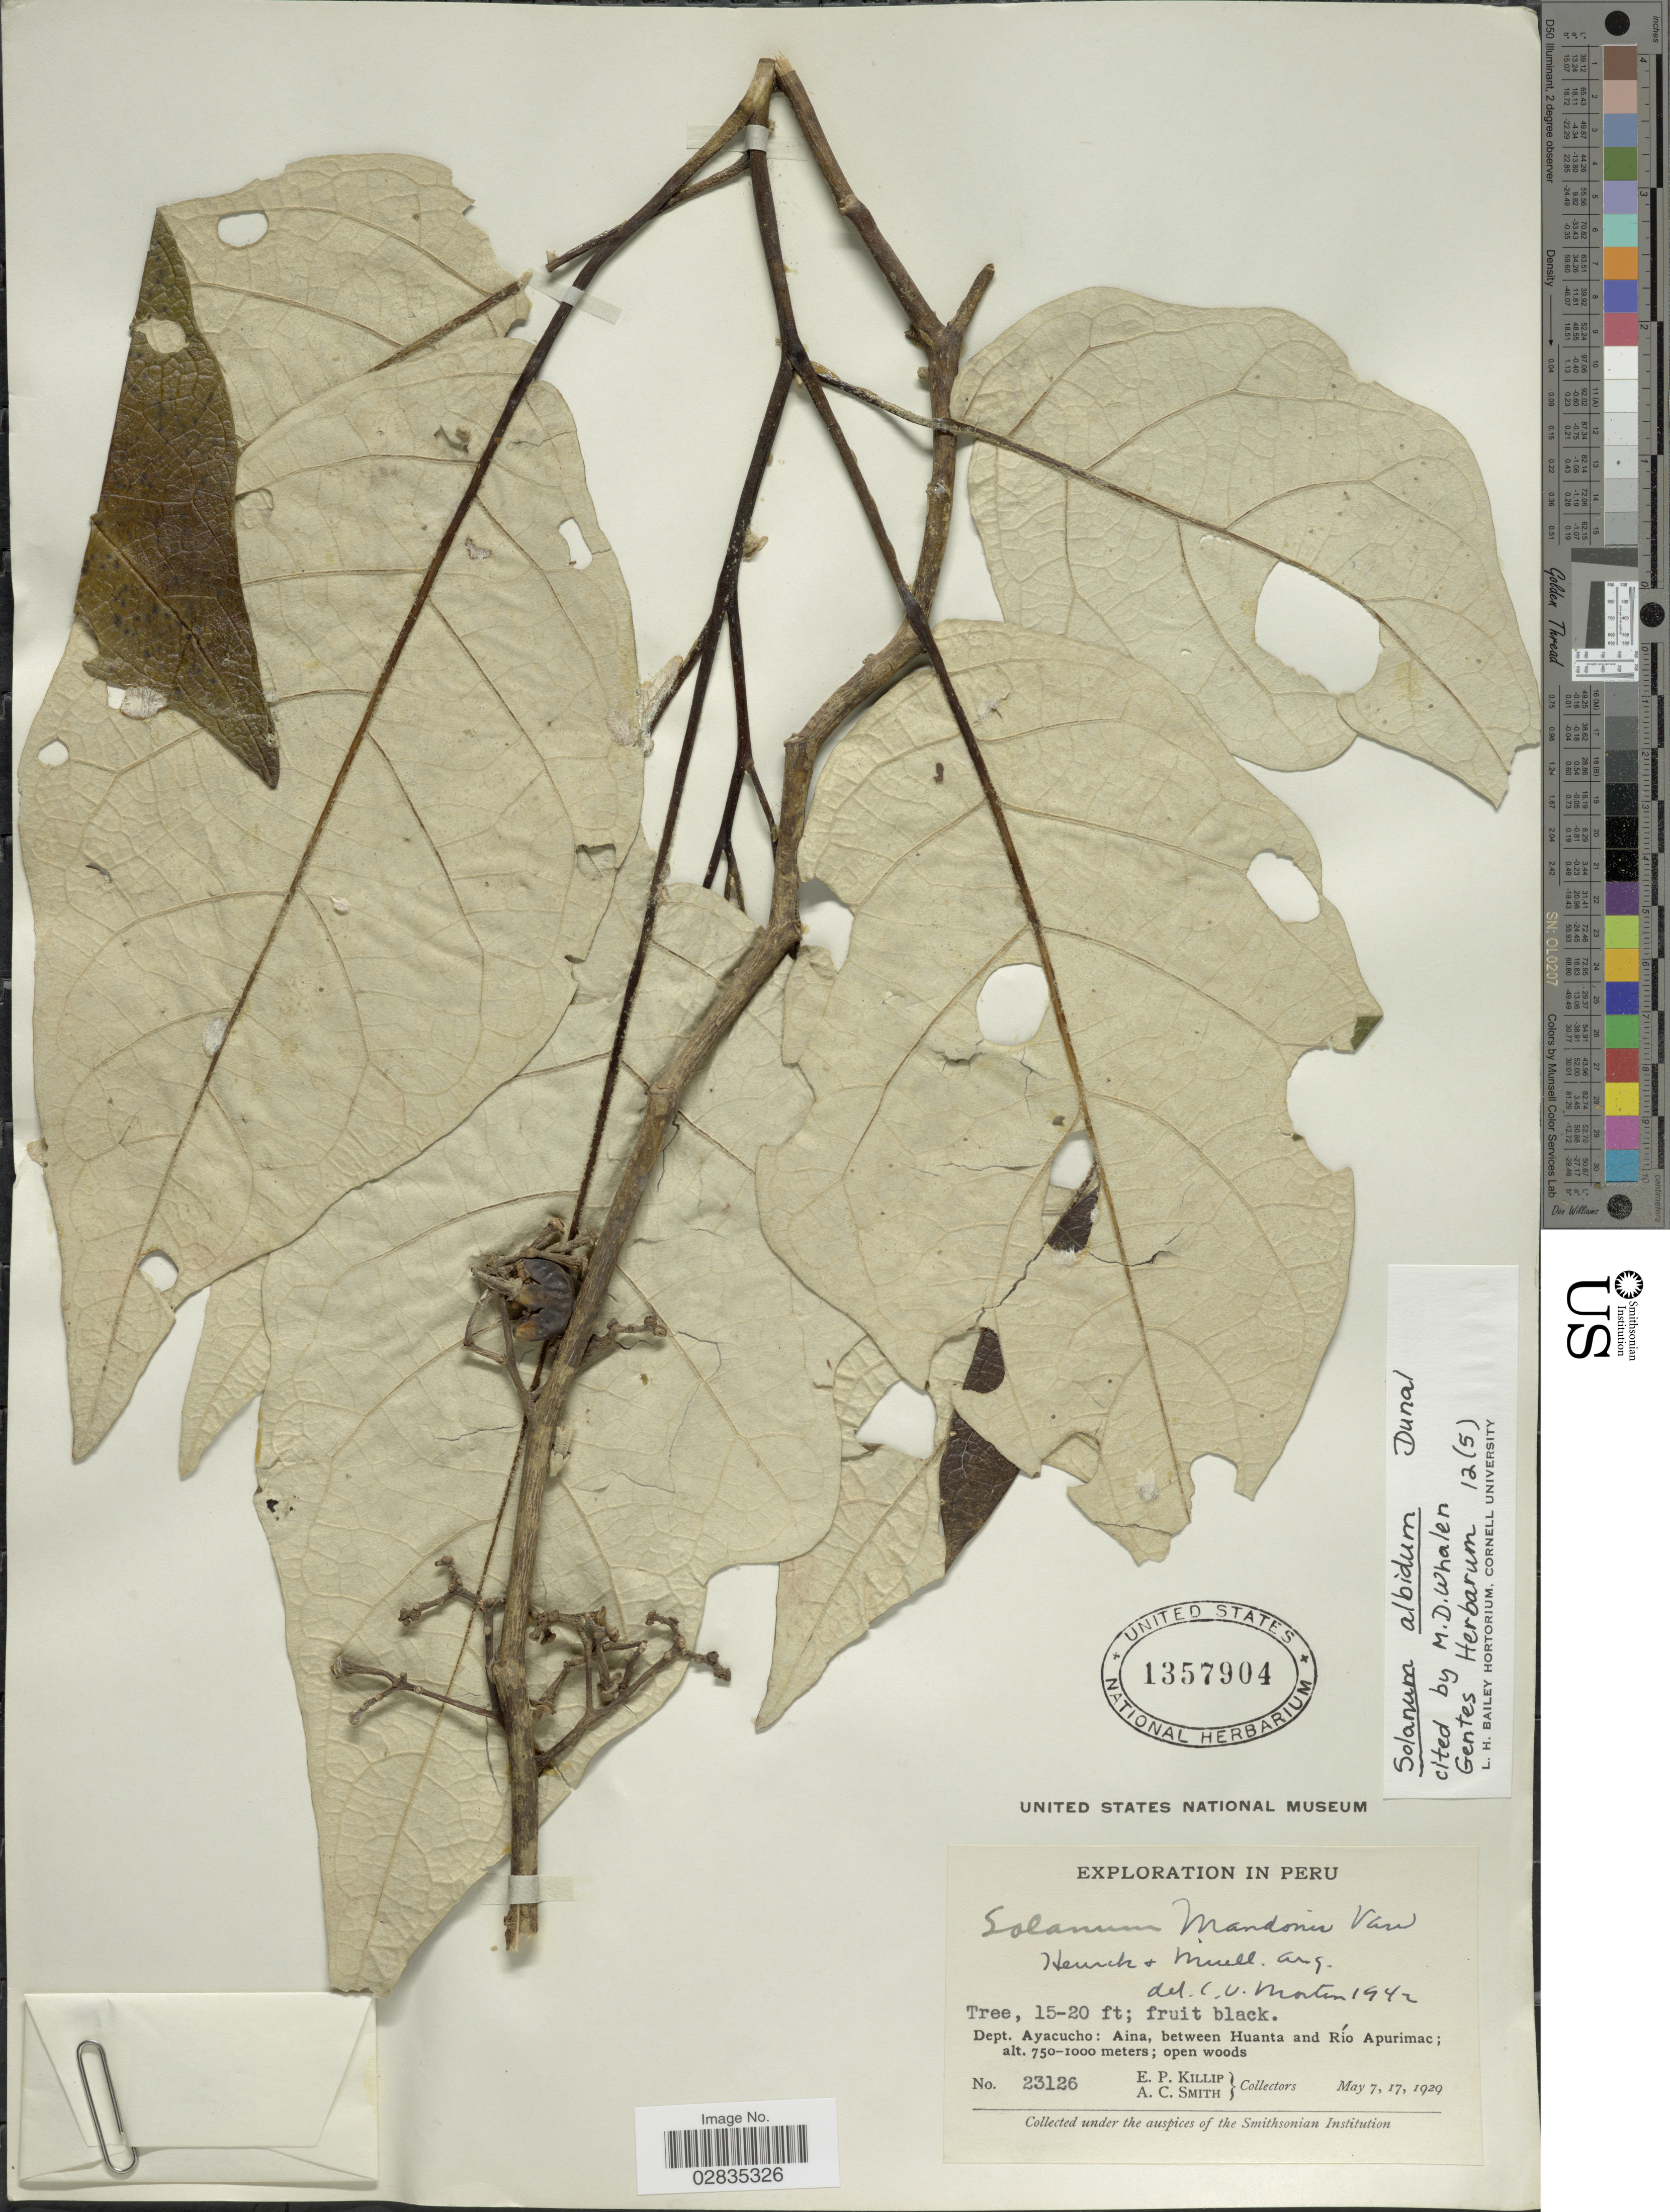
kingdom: Plantae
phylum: Tracheophyta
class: Magnoliopsida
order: Solanales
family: Solanaceae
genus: Solanum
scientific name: Solanum albidum var. albidum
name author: Dunal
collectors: E. P. Killip & A. C. Smith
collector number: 23126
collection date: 1929-05-07/1929-05-17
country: Peru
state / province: Ayacucho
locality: Dept. Ayacucho: Aina, between Huanta and Río Apurimac.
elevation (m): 750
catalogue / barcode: US 1357904